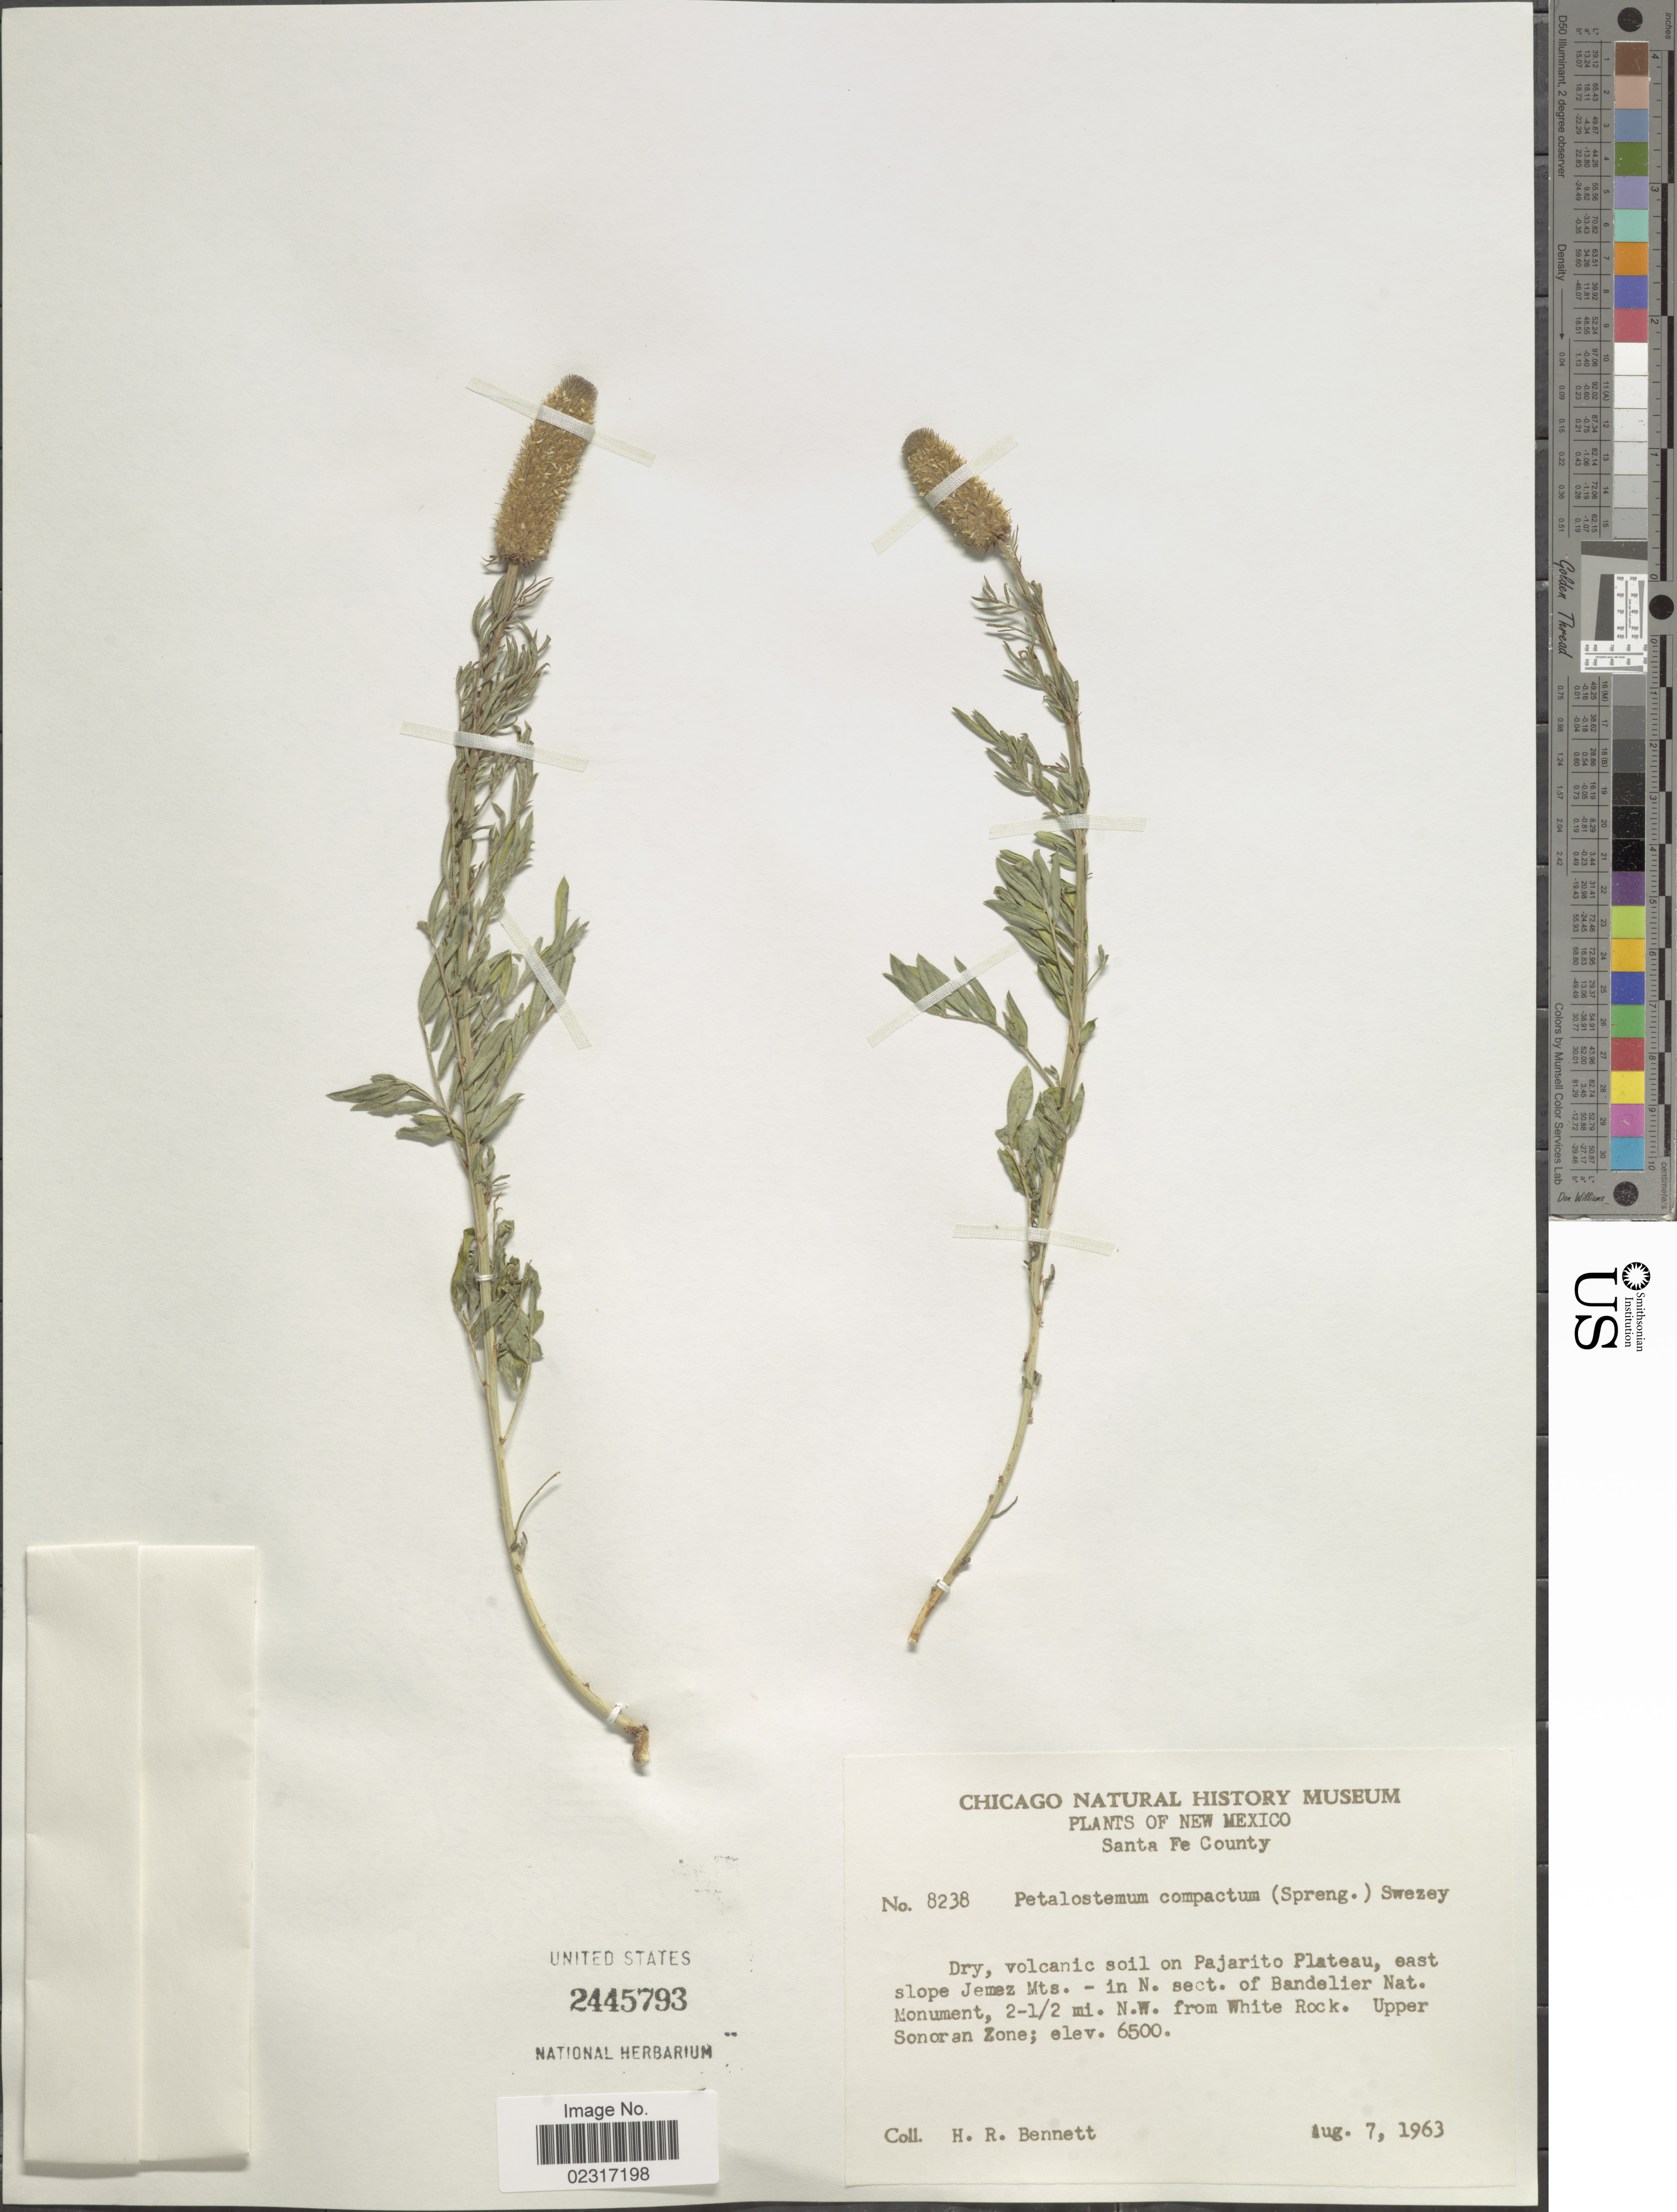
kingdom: Plantae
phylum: Tracheophyta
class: Magnoliopsida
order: Fabales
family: Fabaceae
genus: Dalea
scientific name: Dalea compacta var. pubescens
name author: (A. Gray) Barneby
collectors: H. R. Bennett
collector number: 8238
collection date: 1963-08-07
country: United States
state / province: New Mexico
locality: Sante Fe County, volcanic soil on Pajarito Plateau, east slope Jemez Mts. - in N. sect. of Bandelier Nat. Monument, 2-½ mi. N. W. from White Rock. Upper Sonoran Zone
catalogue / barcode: US 2445793